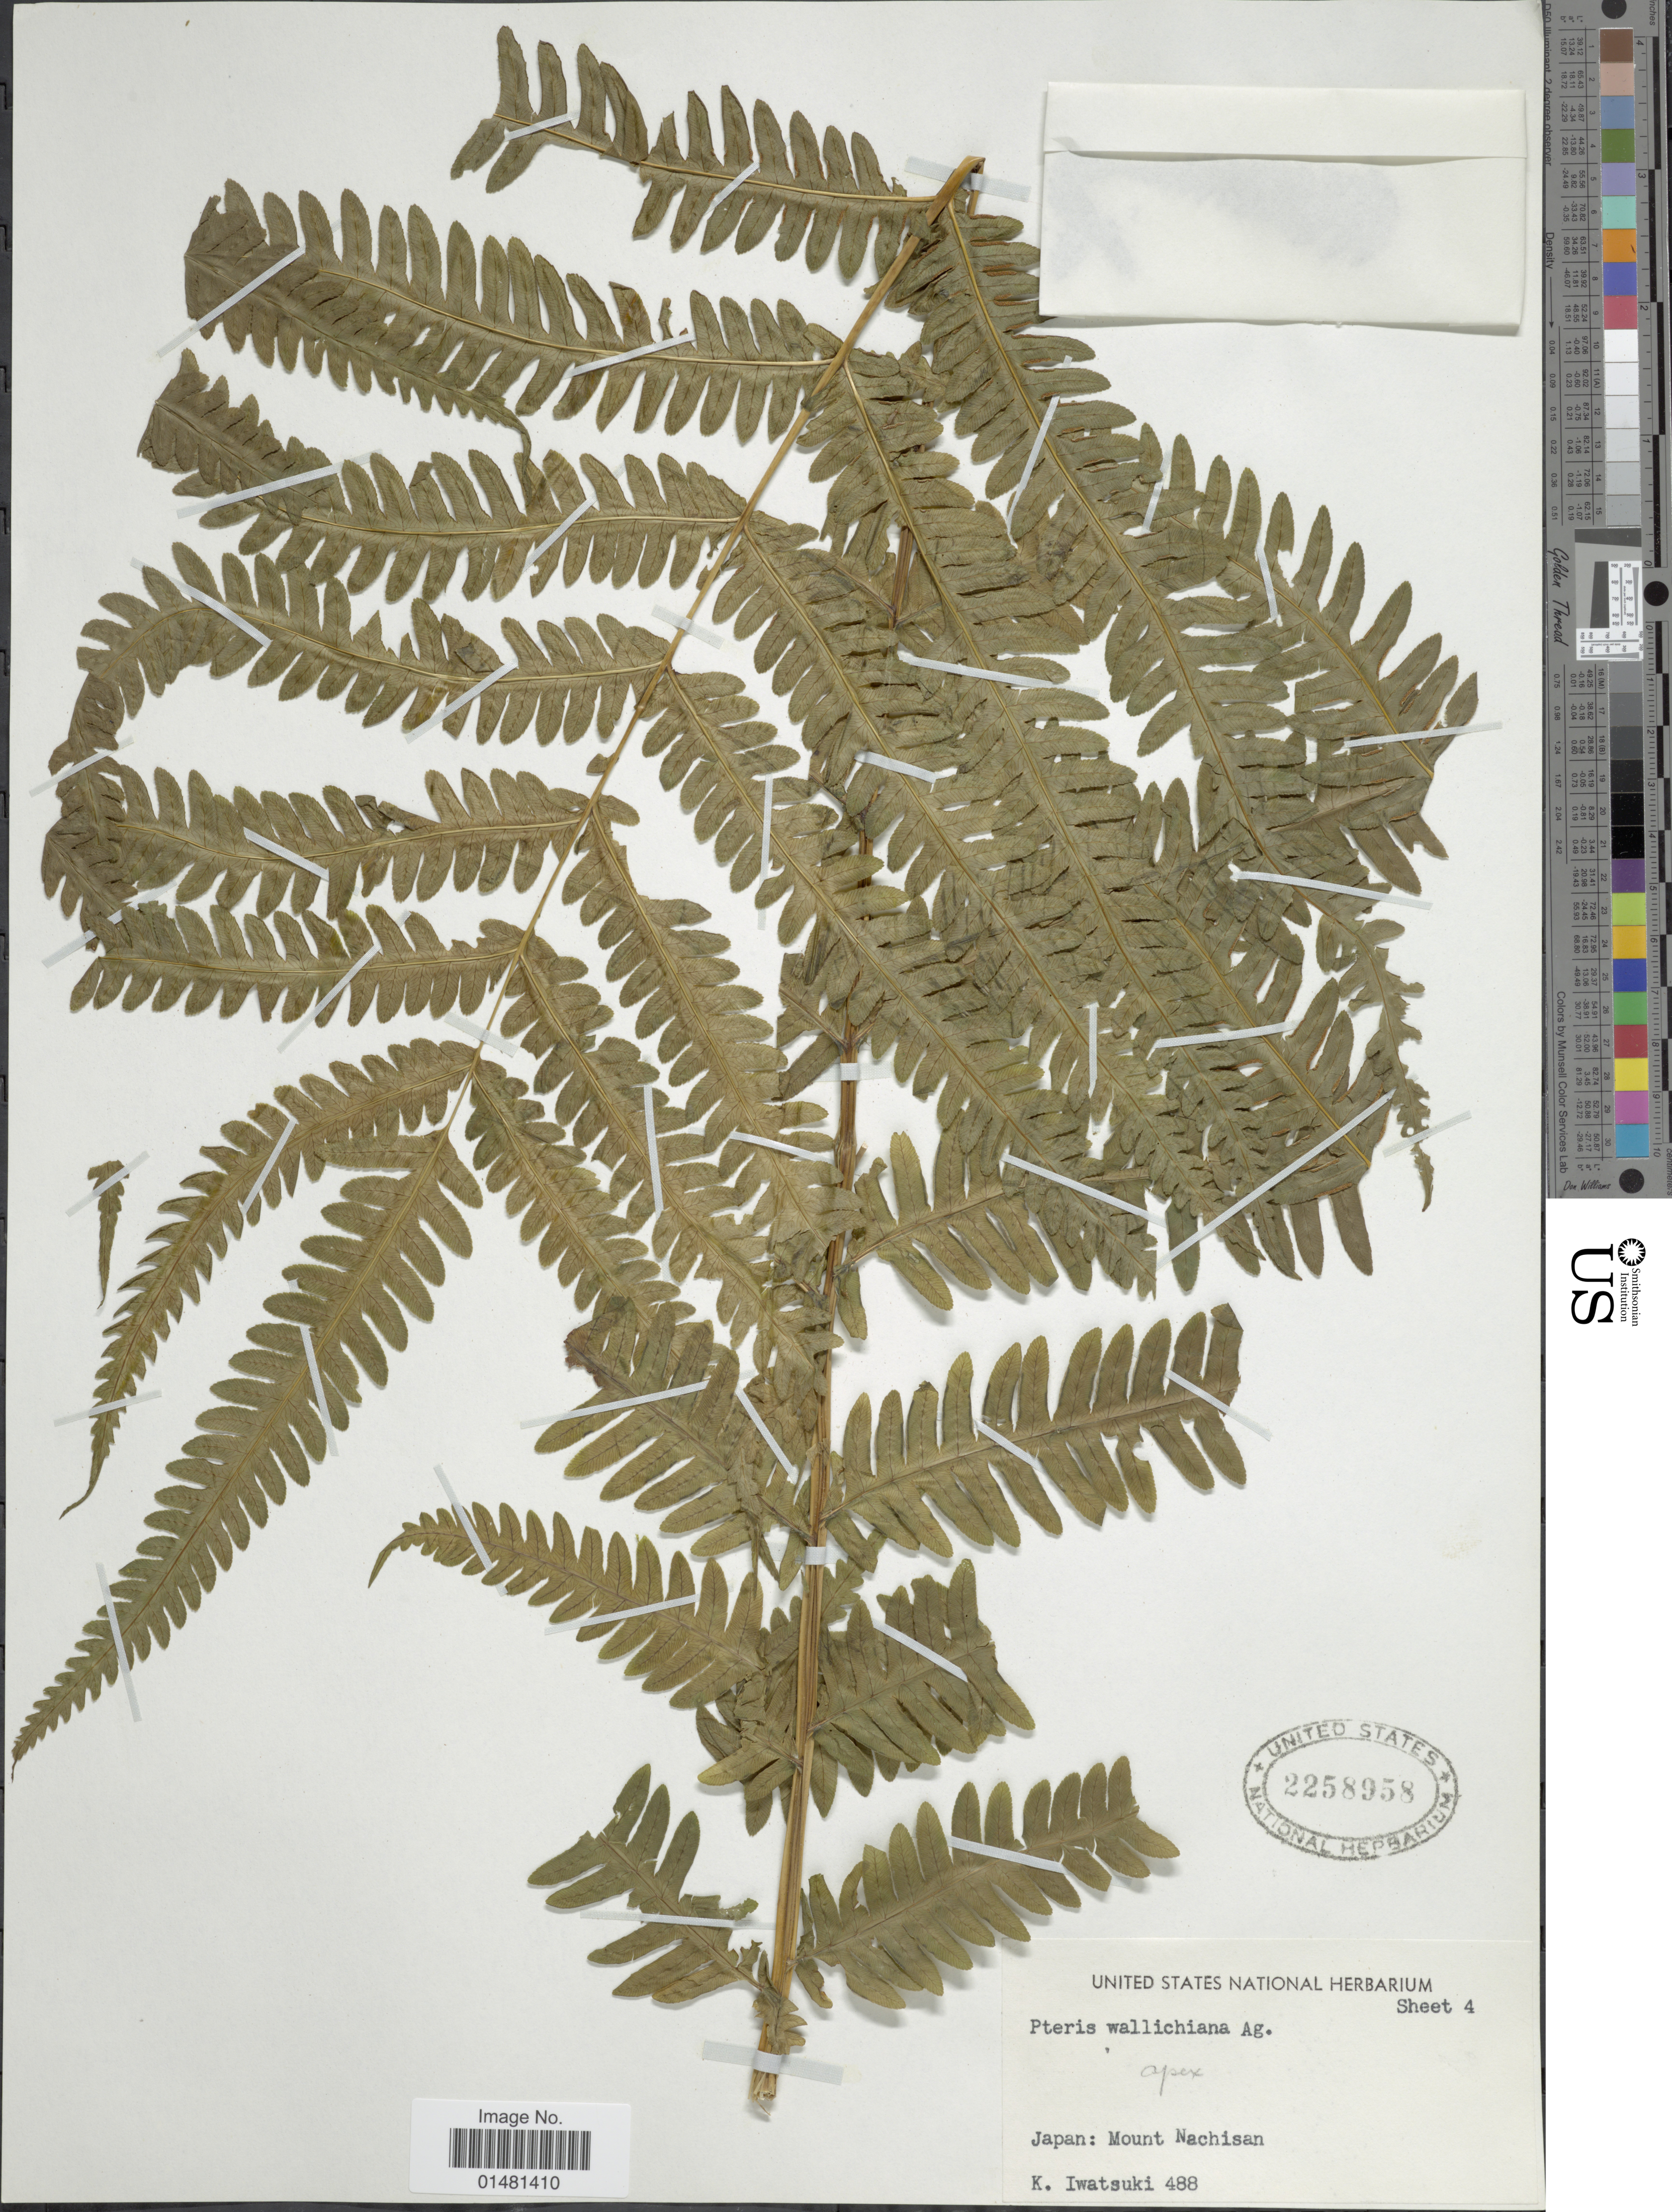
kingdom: Plantae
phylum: Tracheophyta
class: Polypodiopsida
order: Polypodiales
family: Pteridaceae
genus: Pteris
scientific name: Pteris wallichiana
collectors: K. Iwatsuki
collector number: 488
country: Japan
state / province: Wakayama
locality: Mount Nachisan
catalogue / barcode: US 2258958